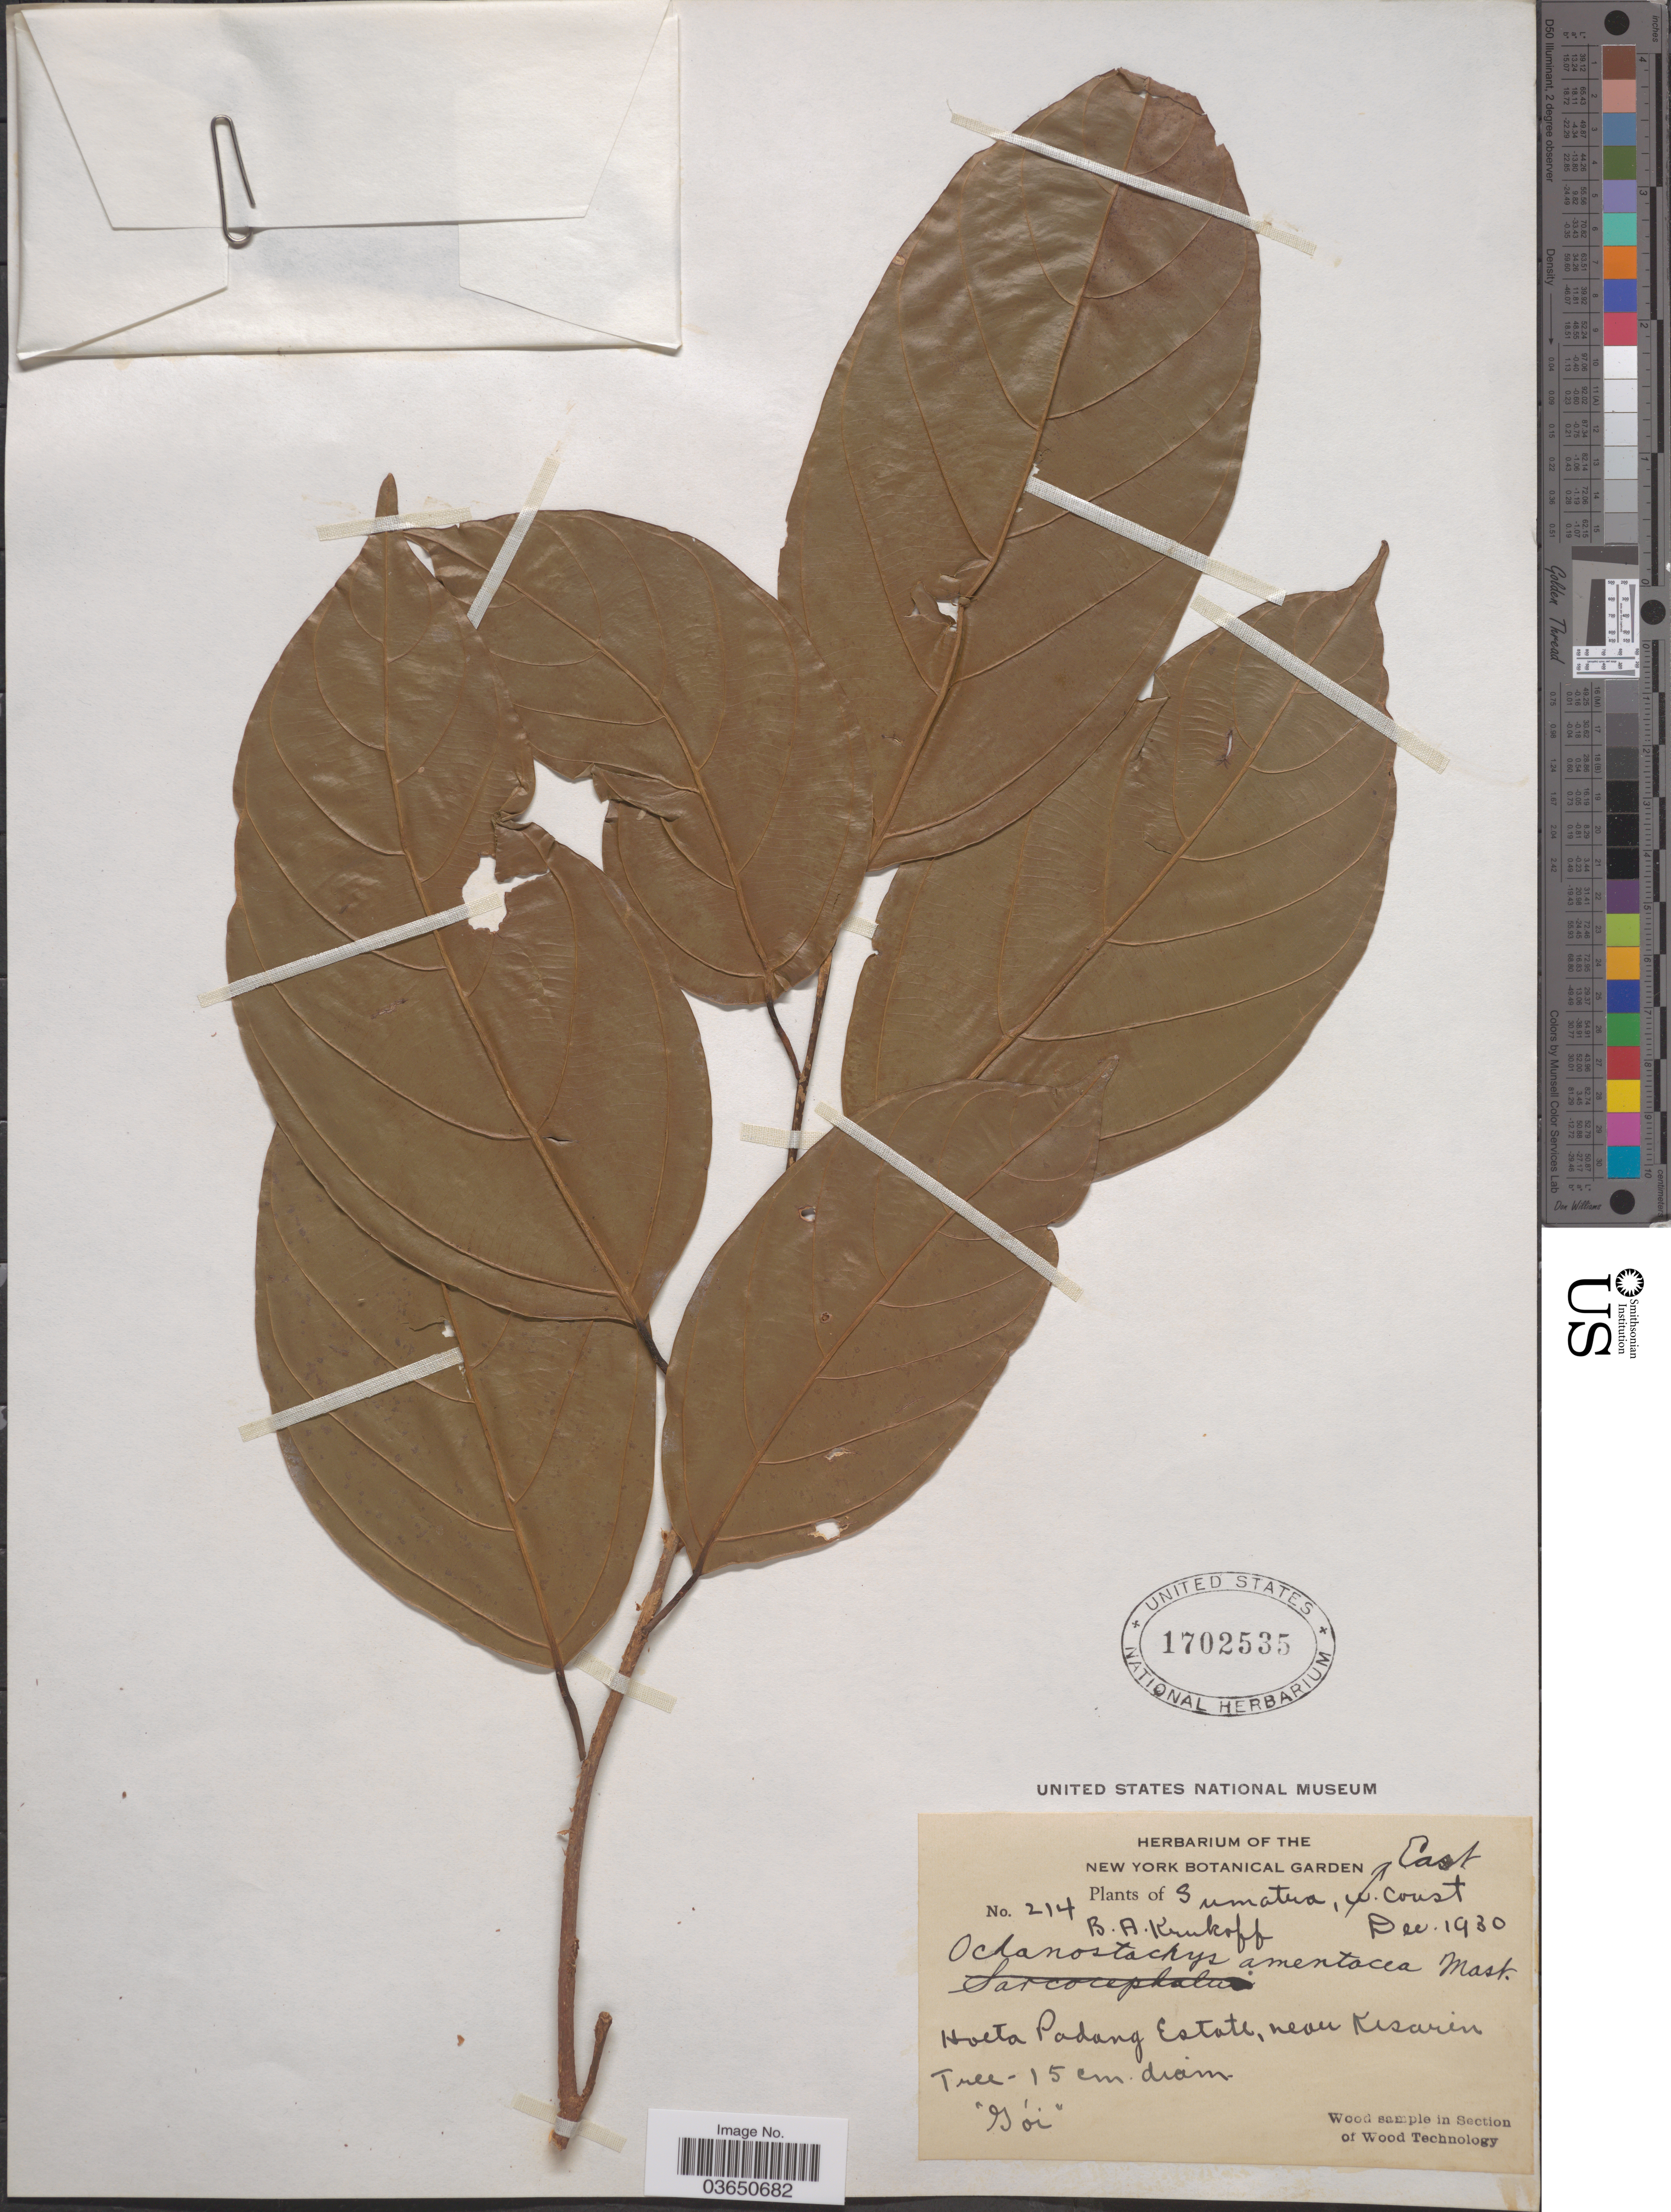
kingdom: Plantae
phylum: Tracheophyta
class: Magnoliopsida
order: Santalales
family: Coulaceae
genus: Ochanostachys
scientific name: Ochanostachys amentacea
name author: Mast.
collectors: B. A. Krukoff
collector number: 214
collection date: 1930-12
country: Indonesia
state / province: Sumatra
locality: East Coast. Hoeta Padang Estate, near Kesarin.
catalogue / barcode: US 1702535